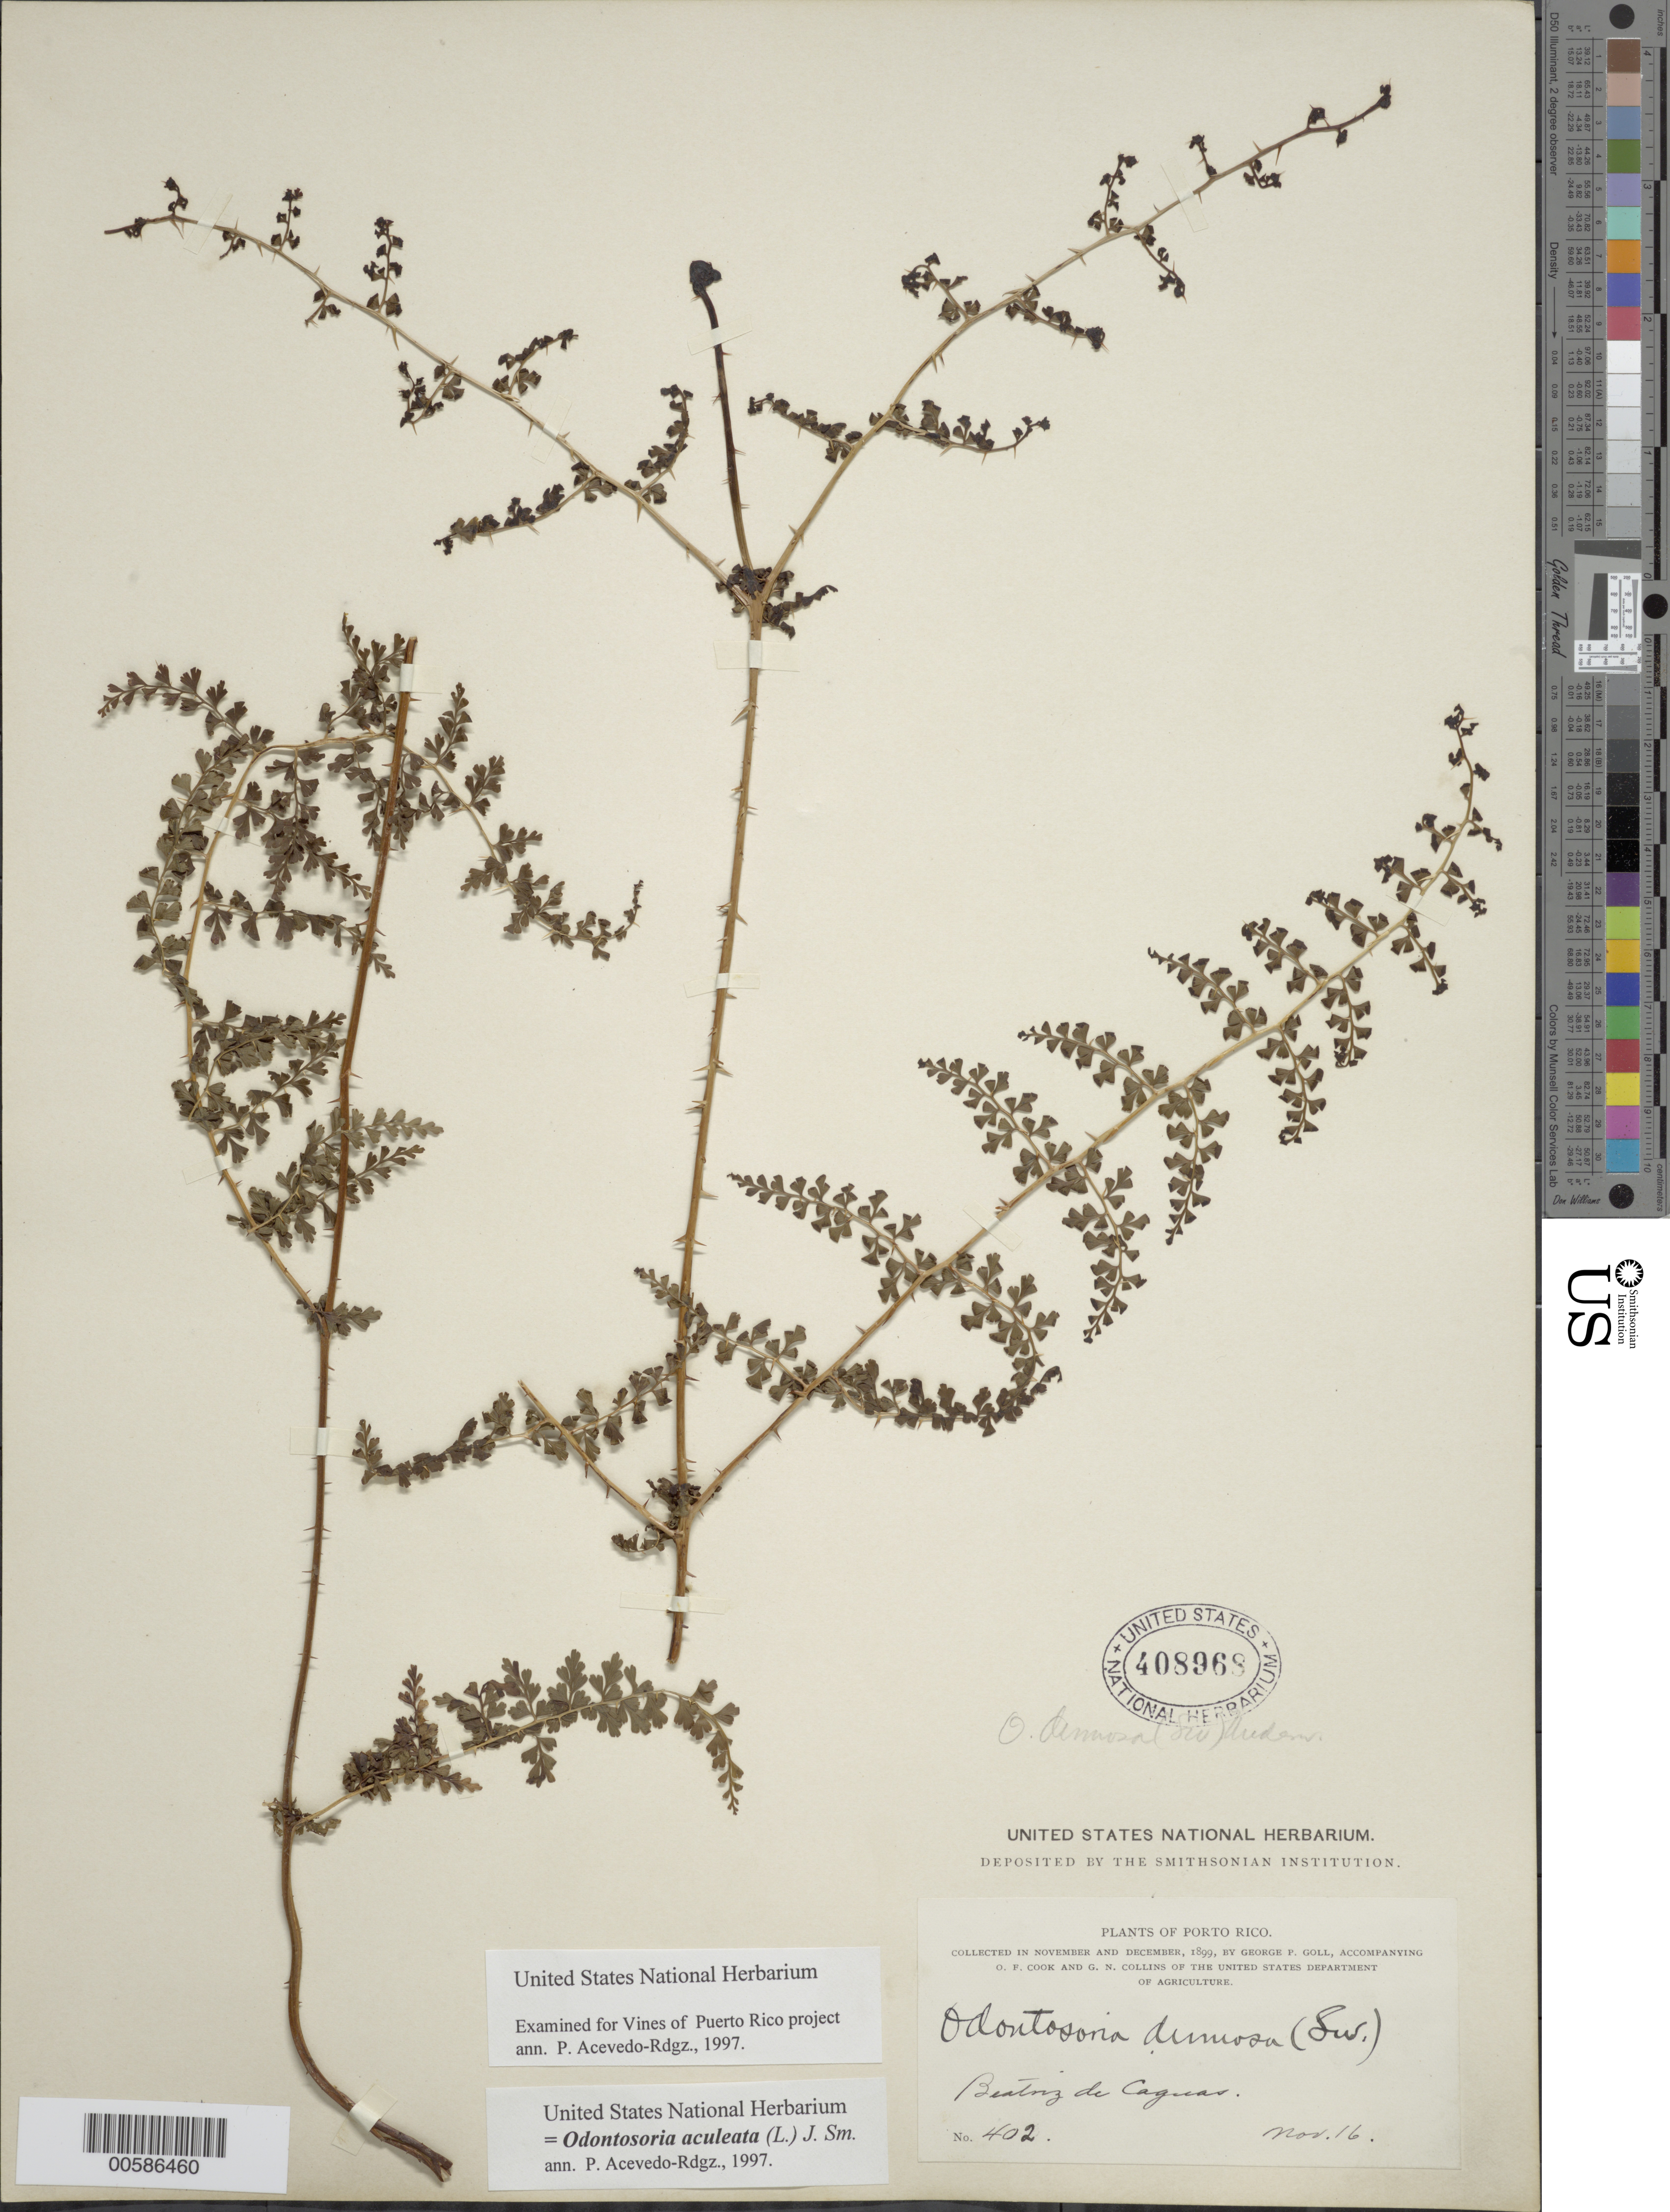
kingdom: Plantae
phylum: Tracheophyta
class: Polypodiopsida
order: Polypodiales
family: Lindsaeaceae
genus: Odontosoria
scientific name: Odontosoria aculeata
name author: (L.) J. Sm.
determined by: Acevedo-Rodríguez, P., (BOT), Smithsonian Institution - National Museum of Natural History (UNITED STATES)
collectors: G. Goll, O. F. Cook & G. N. Collins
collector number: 402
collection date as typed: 16 Nov 1899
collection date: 1899-11-16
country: Puerto Rico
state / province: Caguas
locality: Beatriz de Caguas.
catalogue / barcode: US 408968